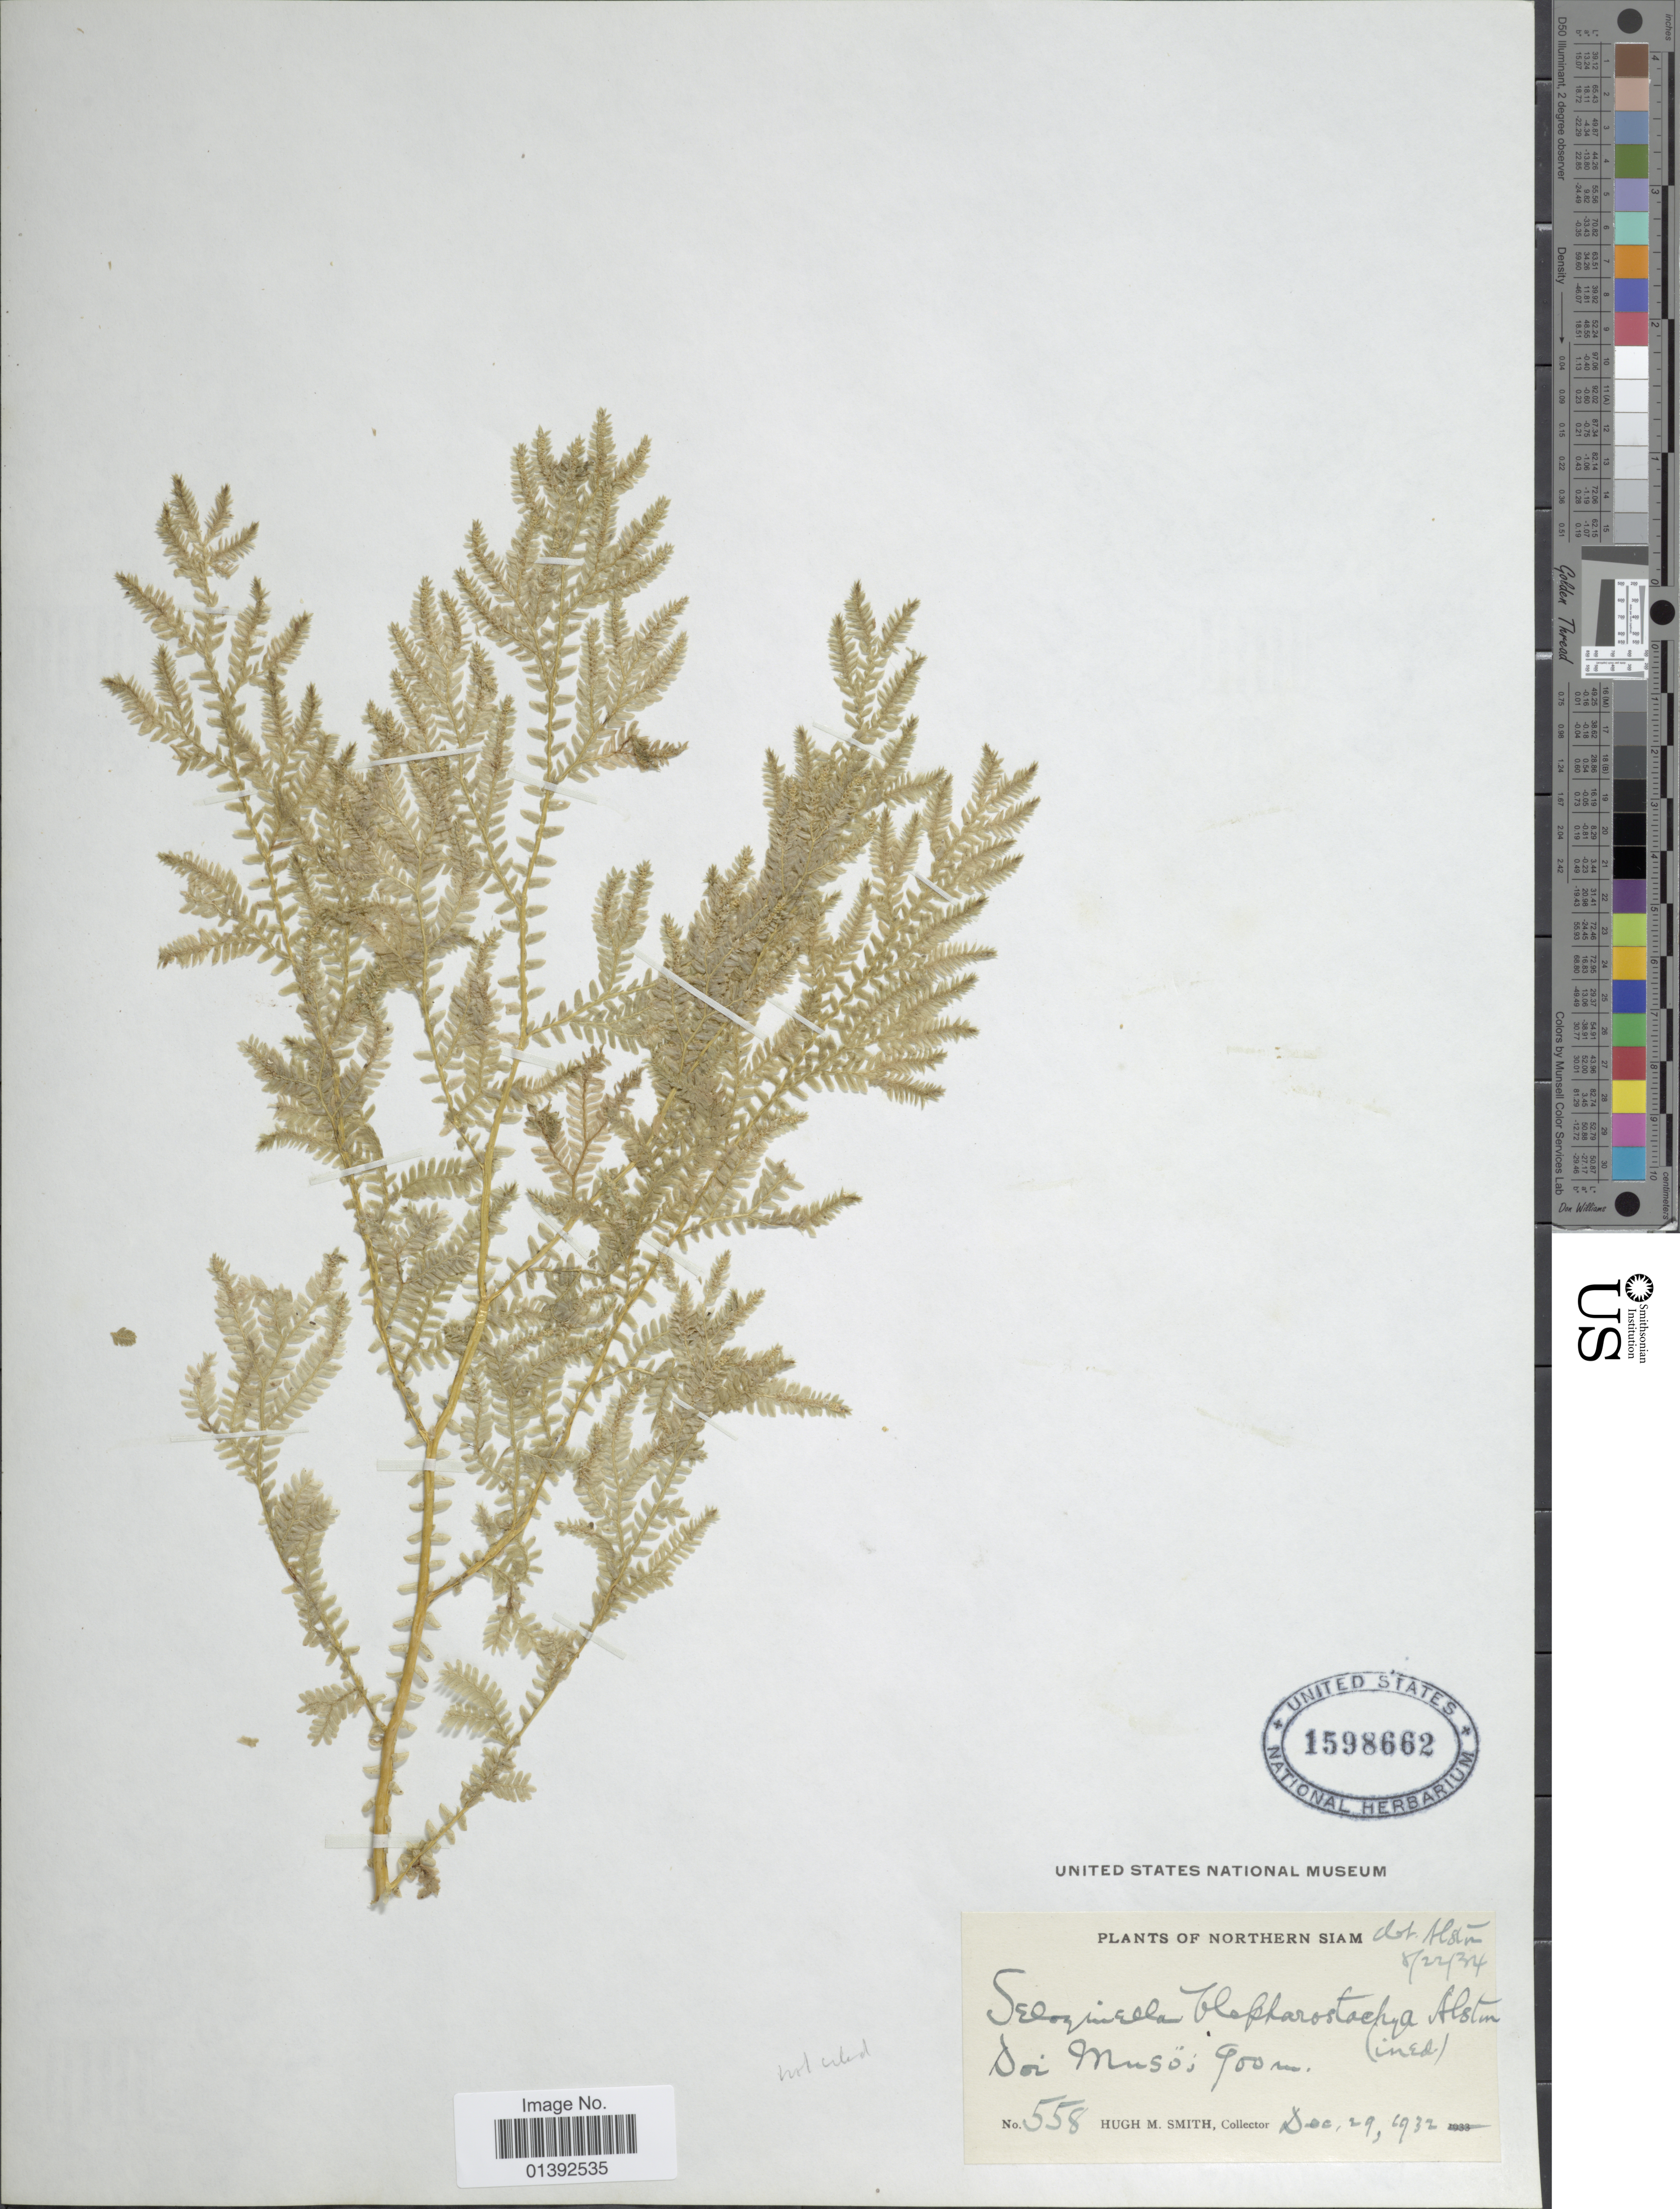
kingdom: Plantae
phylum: Tracheophyta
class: Lycopodiopsida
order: Selaginellales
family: Selaginellaceae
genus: Selaginella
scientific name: Selaginella blepharostachya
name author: Alston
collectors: H. M. Smith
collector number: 558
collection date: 1932-12-29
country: Thailand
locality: Northern Siam, Doi Musso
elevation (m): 900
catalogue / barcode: US 1598662